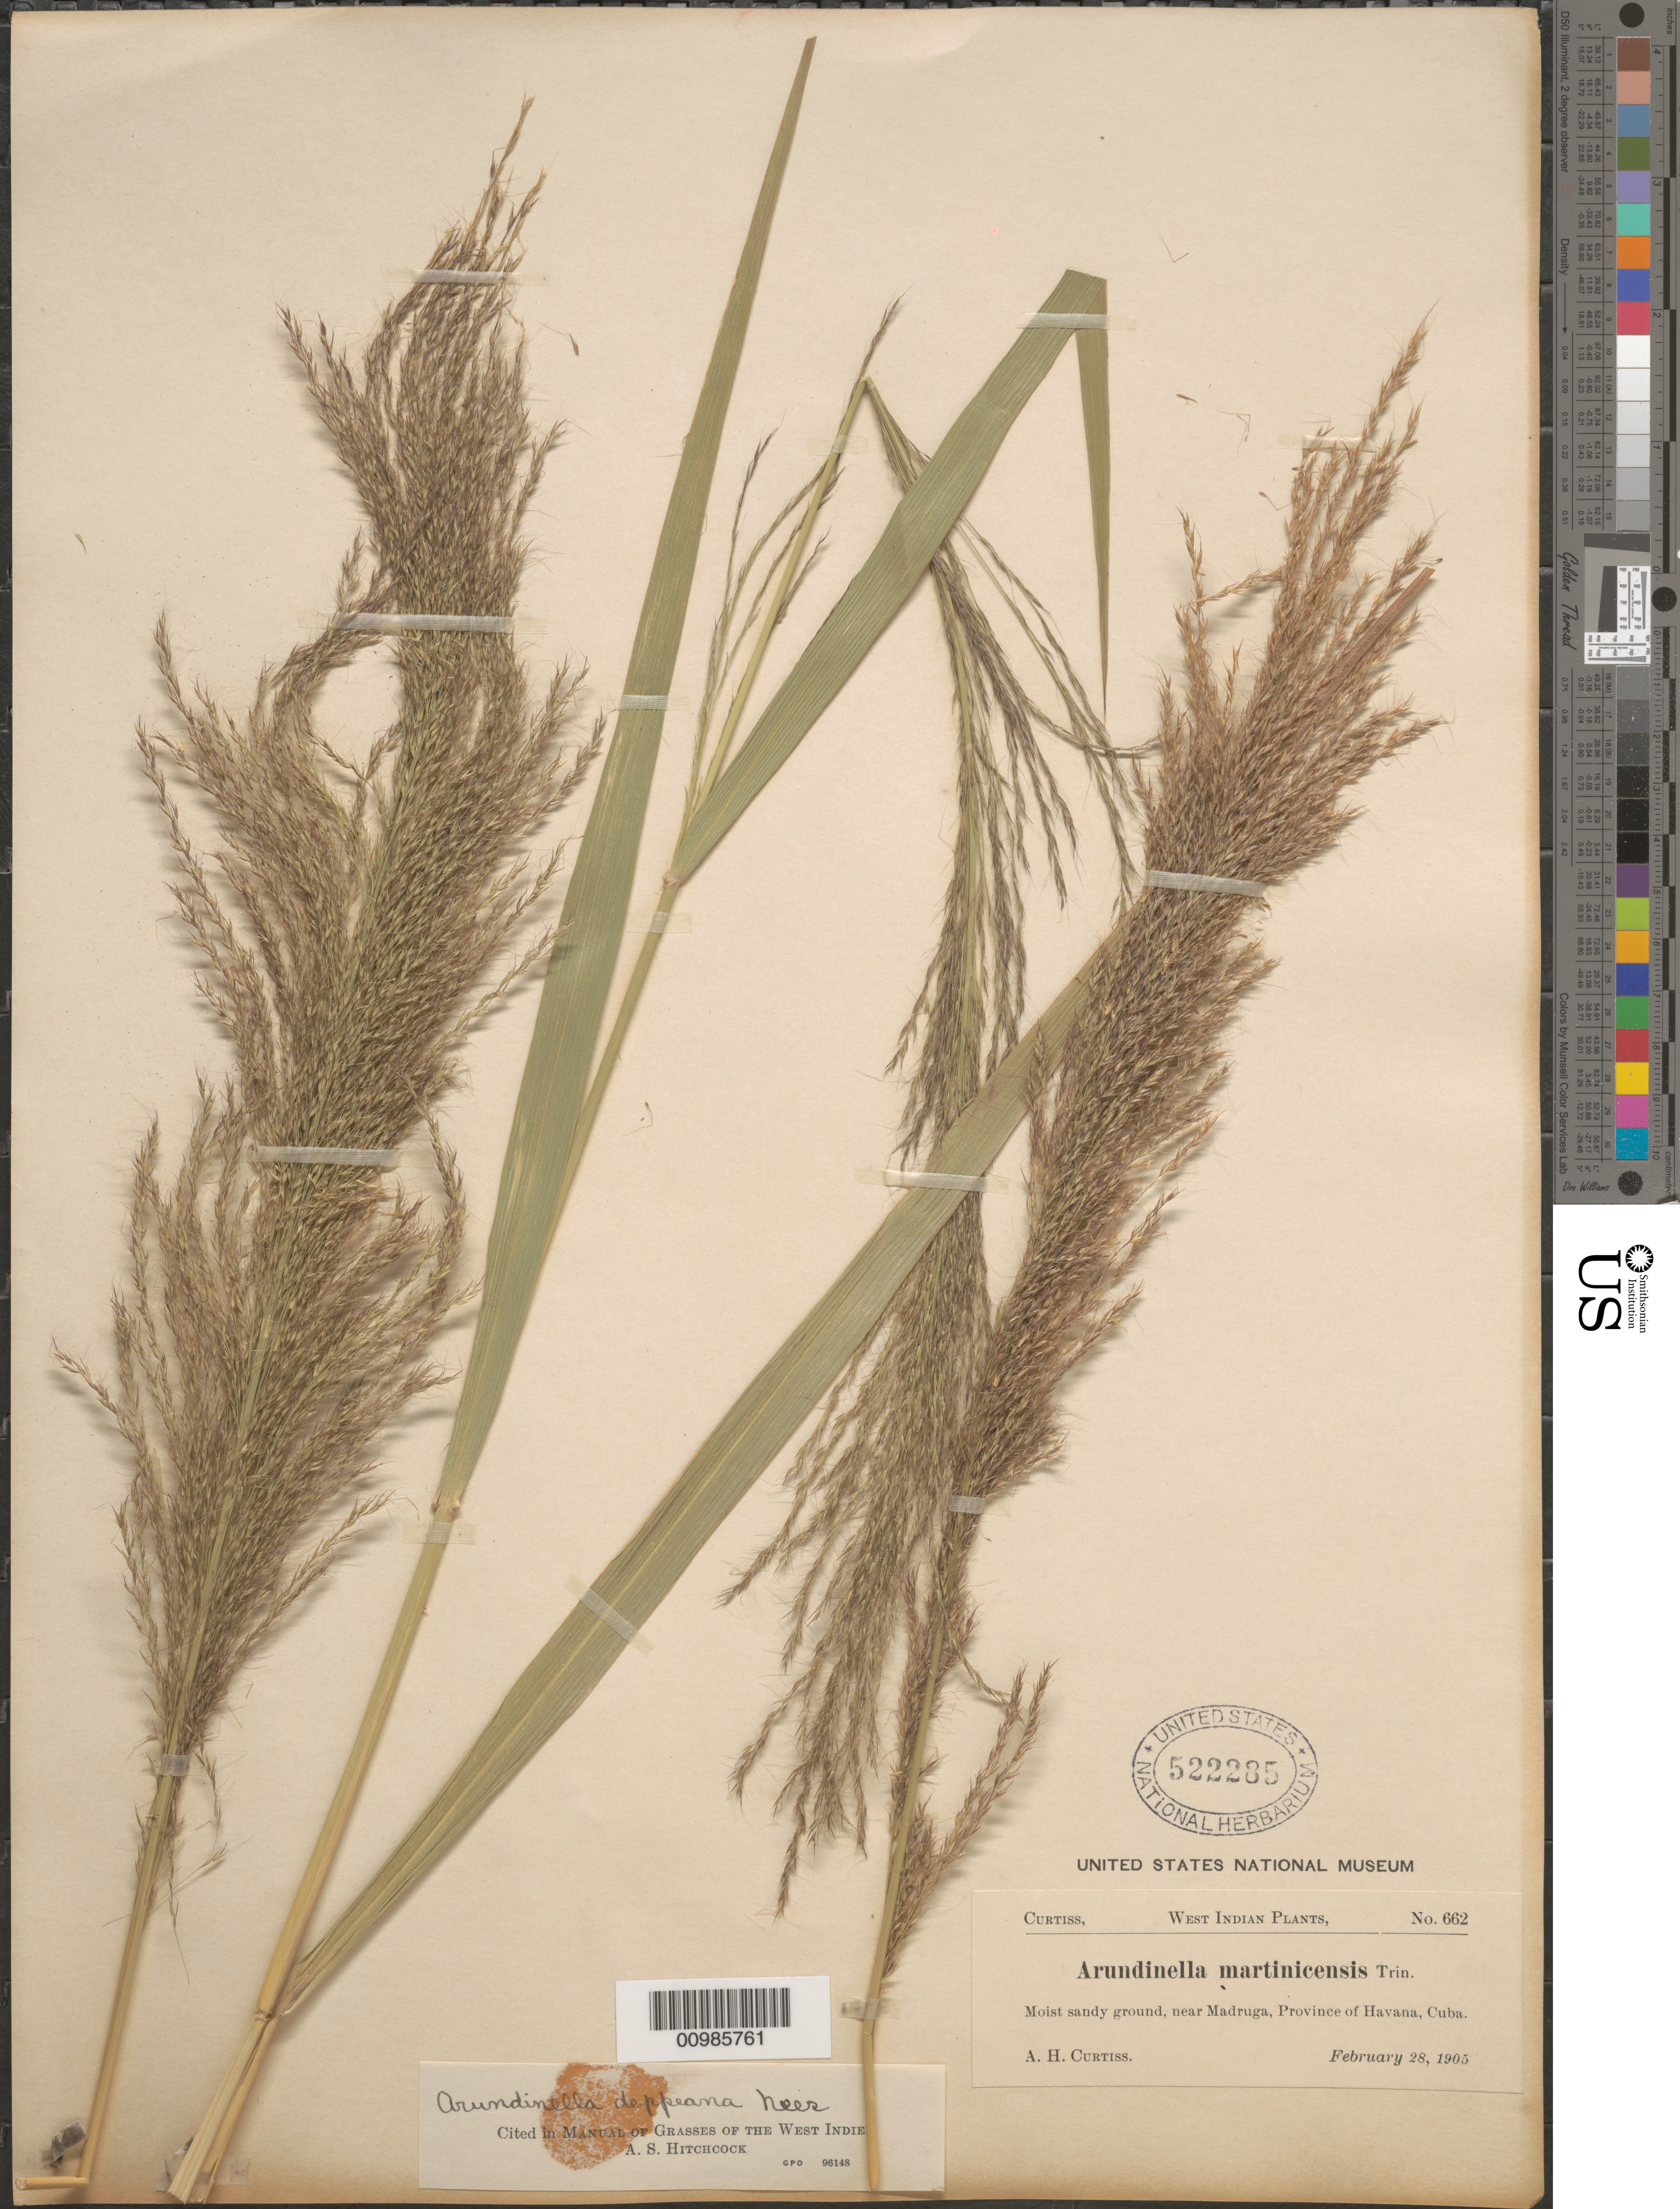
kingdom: Plantae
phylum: Tracheophyta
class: Liliopsida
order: Poales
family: Poaceae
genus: Arundinella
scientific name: Arundinella deppeana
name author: Nees ex Steud.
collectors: A. H. Curtiss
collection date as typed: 28 Feb 1905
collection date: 1905-02-28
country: Cuba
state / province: La Habana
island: Cuba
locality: Madruga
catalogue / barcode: US 522285